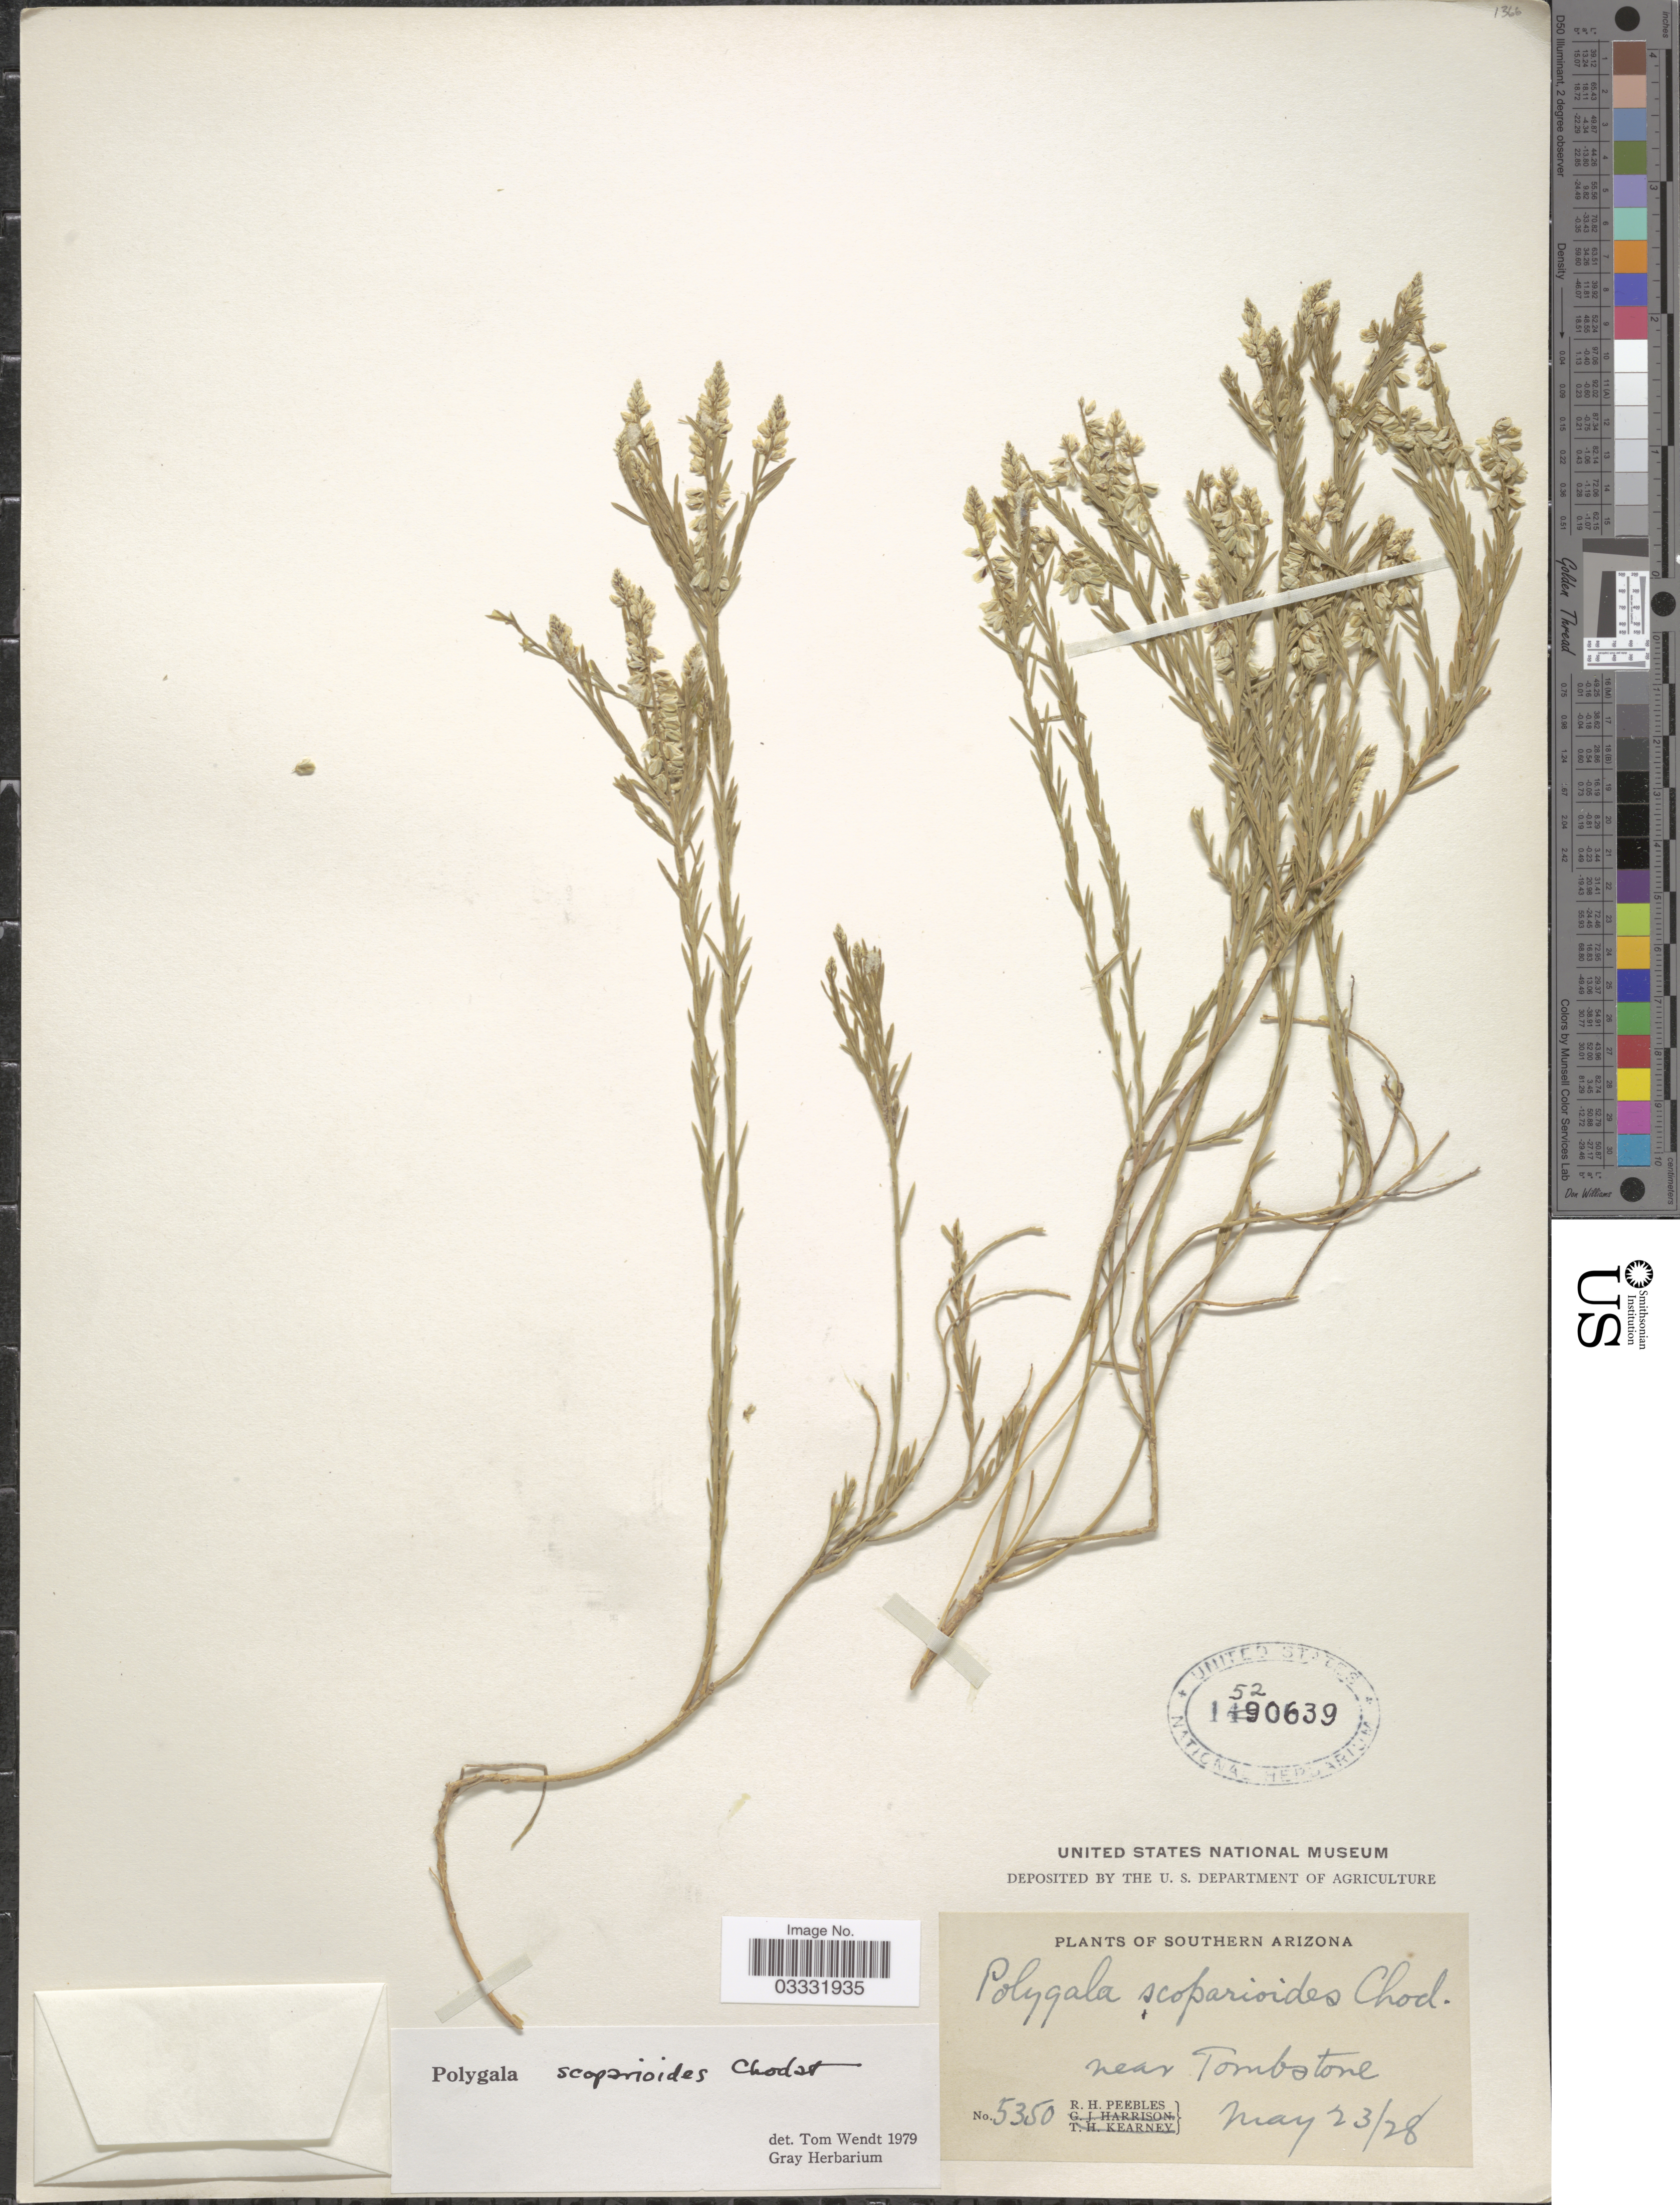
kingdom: Plantae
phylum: Tracheophyta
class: Magnoliopsida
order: Fabales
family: Polygalaceae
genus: Polygala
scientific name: Polygala scoparioides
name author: Chodat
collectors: R. H. Peebles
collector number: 5350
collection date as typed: Transcribed d/m/y: 23/5/28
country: United States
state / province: Arizona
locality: Southern Arizona, near Tombstone.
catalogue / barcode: US 1520639